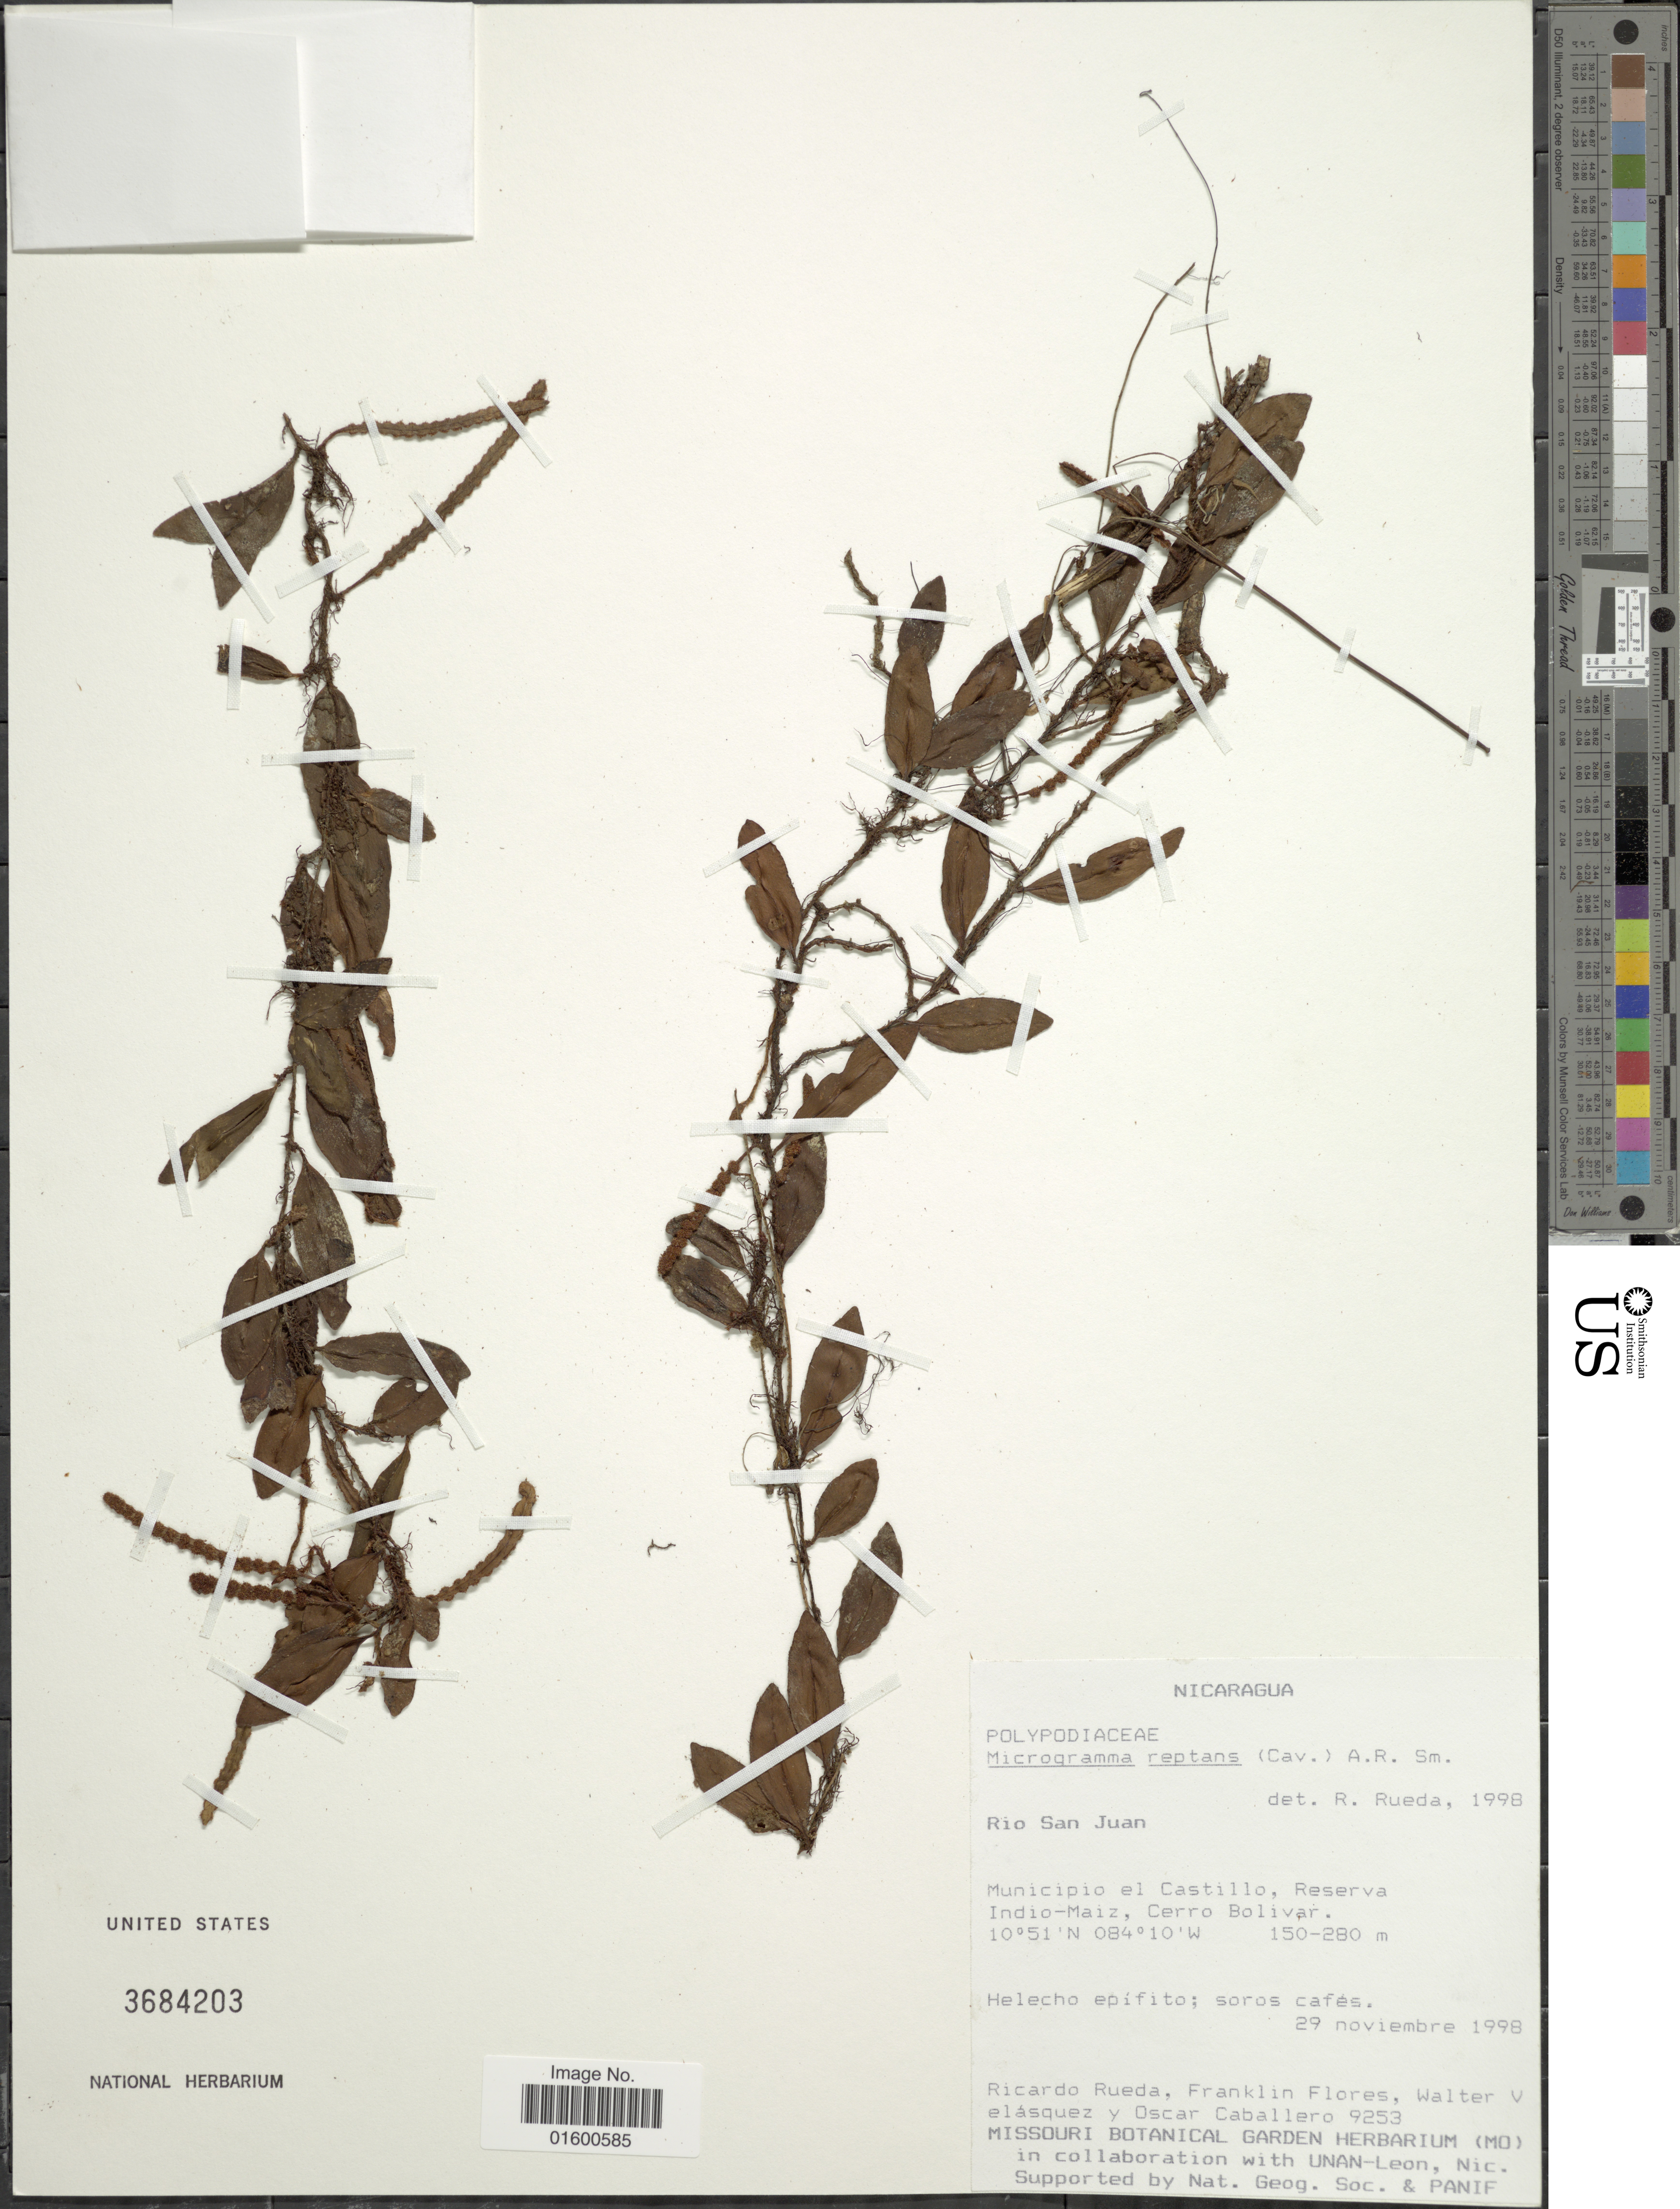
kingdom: Plantae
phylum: Tracheophyta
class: Polypodiopsida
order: Polypodiales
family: Polypodiaceae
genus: Microgramma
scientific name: Microgramma reptans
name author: (Cav.) A.R. Sm.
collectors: R. Rueda, F. Flores, W. Velasquez & O. Caballero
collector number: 9253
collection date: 1998-11-29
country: Nicaragua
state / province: Rio San Juan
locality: Municipio el Castillo, Reserva Indio-Maiz, Cerro Bolivar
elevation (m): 150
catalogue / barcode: US 3684203